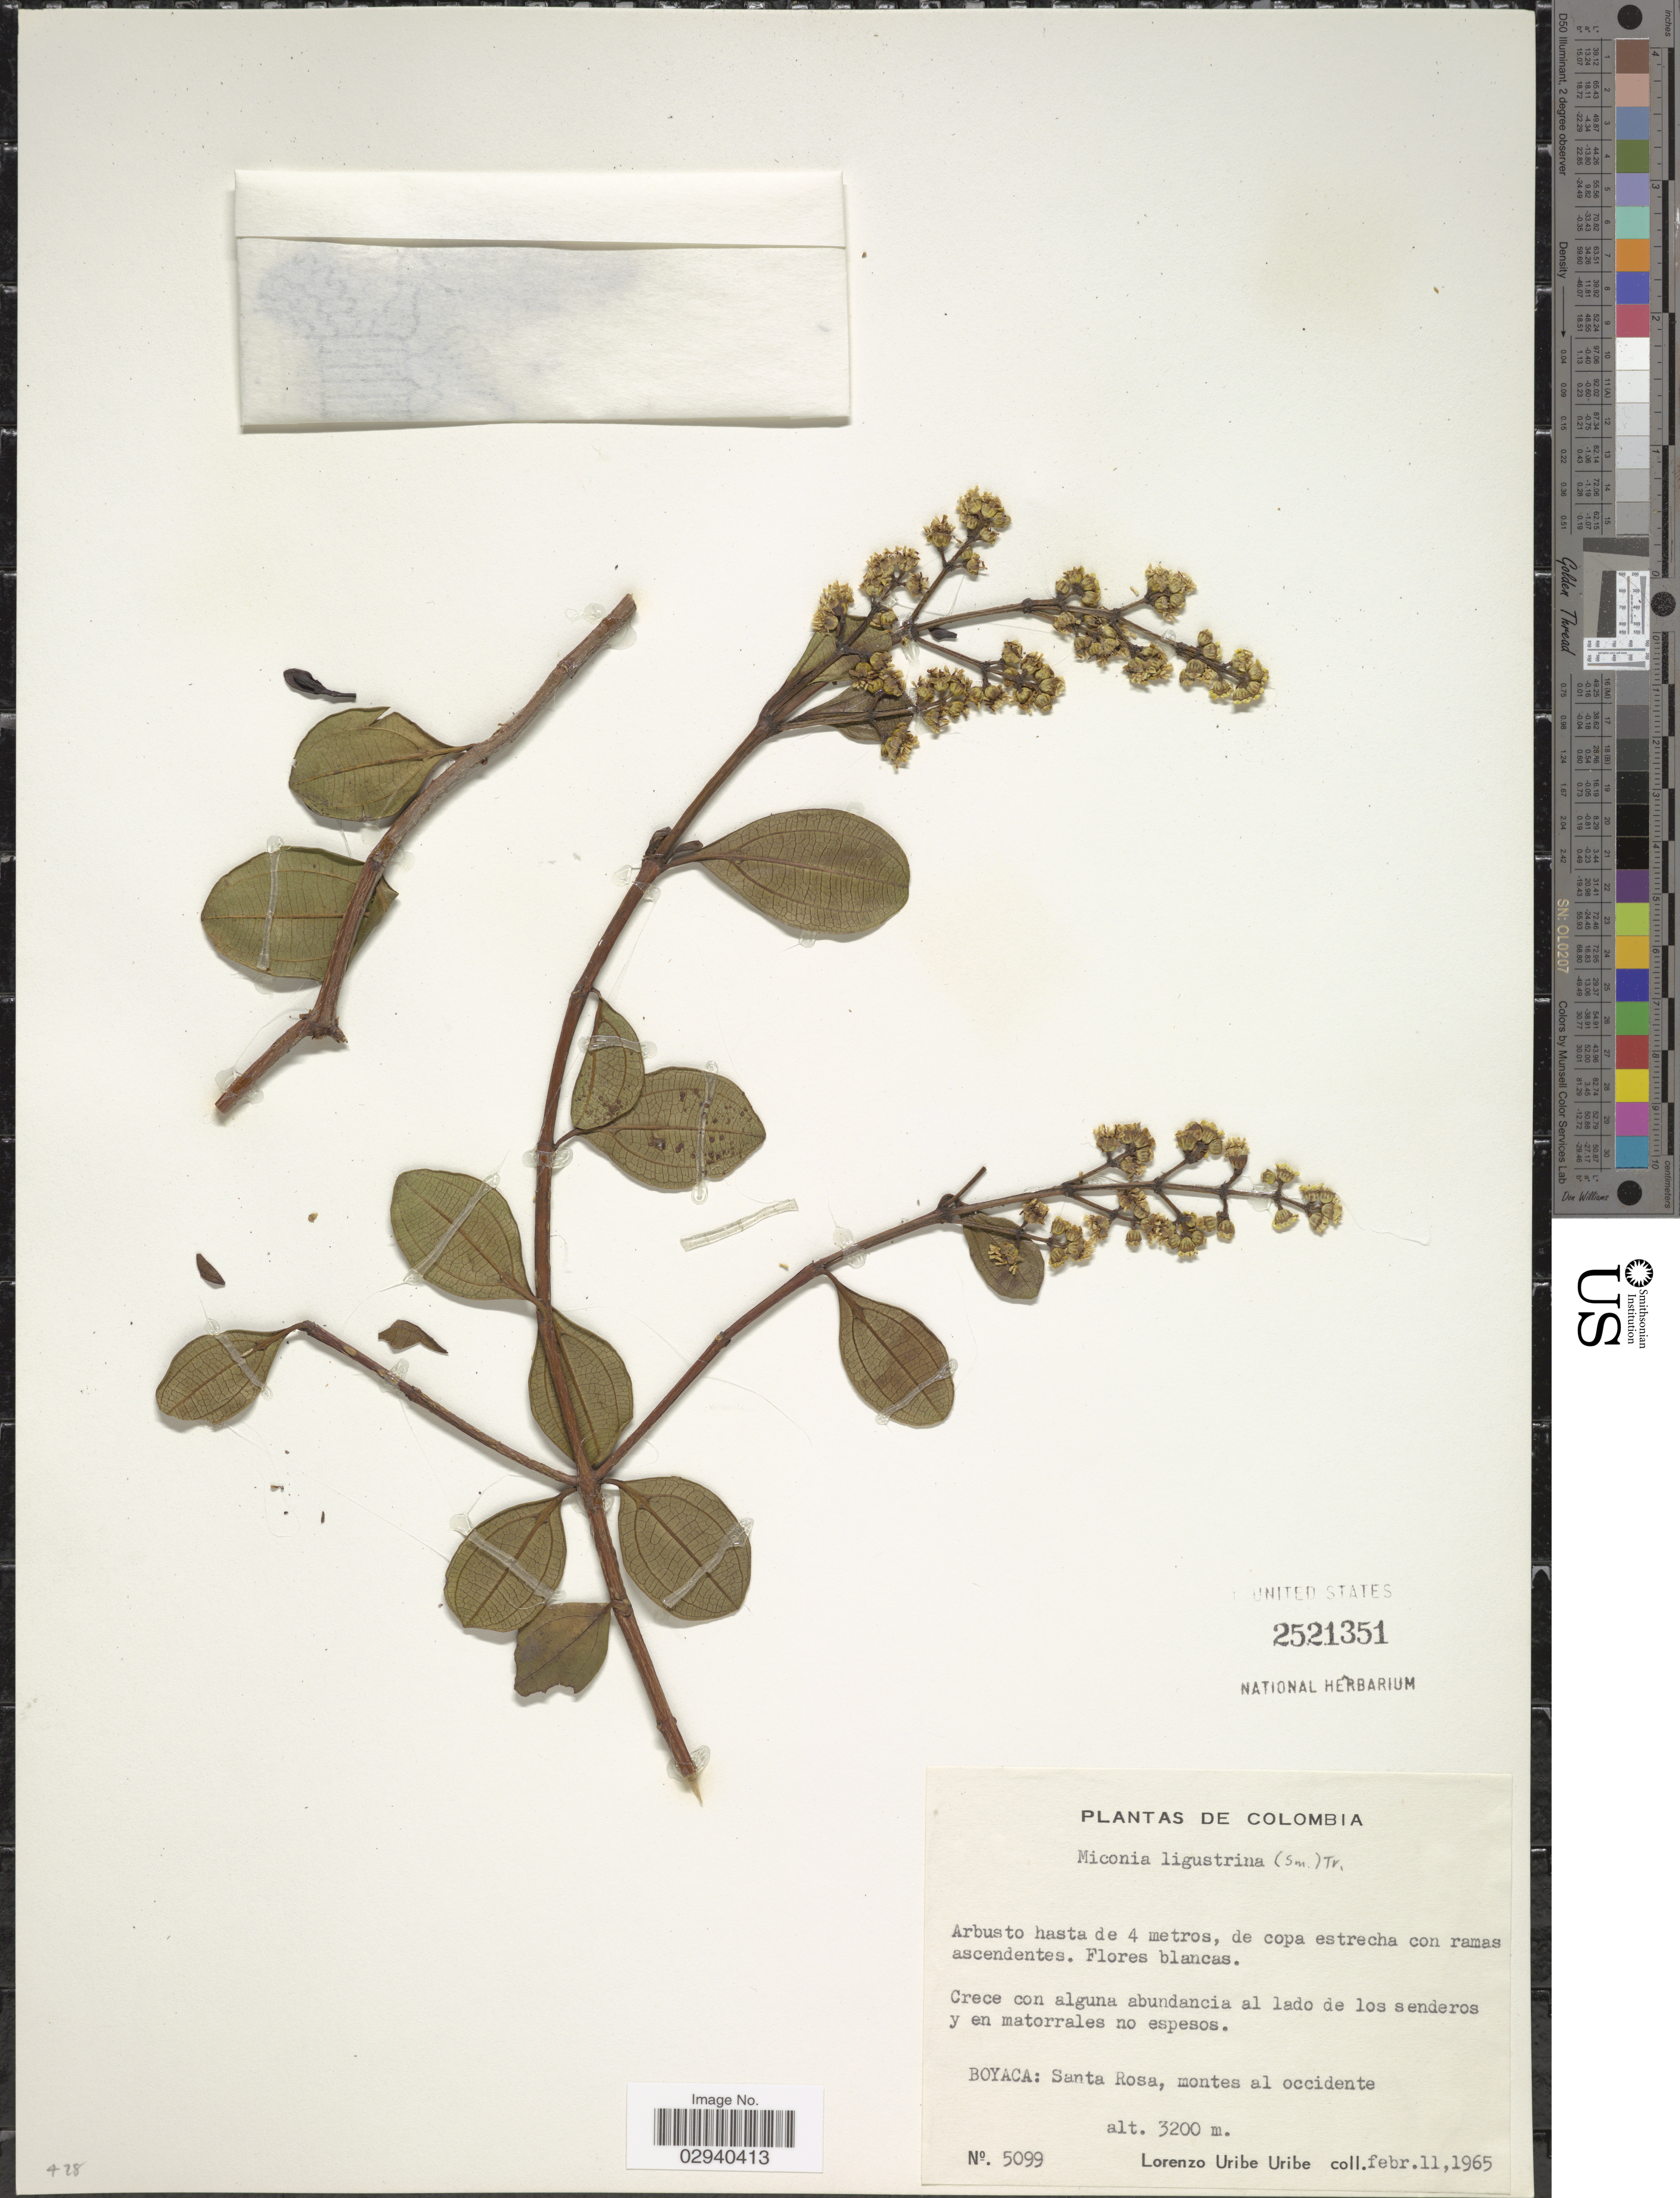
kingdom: Plantae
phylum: Tracheophyta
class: Magnoliopsida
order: Myrtales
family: Melastomataceae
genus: Miconia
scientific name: Miconia ligustrina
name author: (Sw.) Triana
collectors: L. Uribe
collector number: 5099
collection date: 1965-02-11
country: Colombia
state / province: Boyacá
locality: Santa Rosa, montes al occidente.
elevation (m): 3200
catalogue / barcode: US 2521351